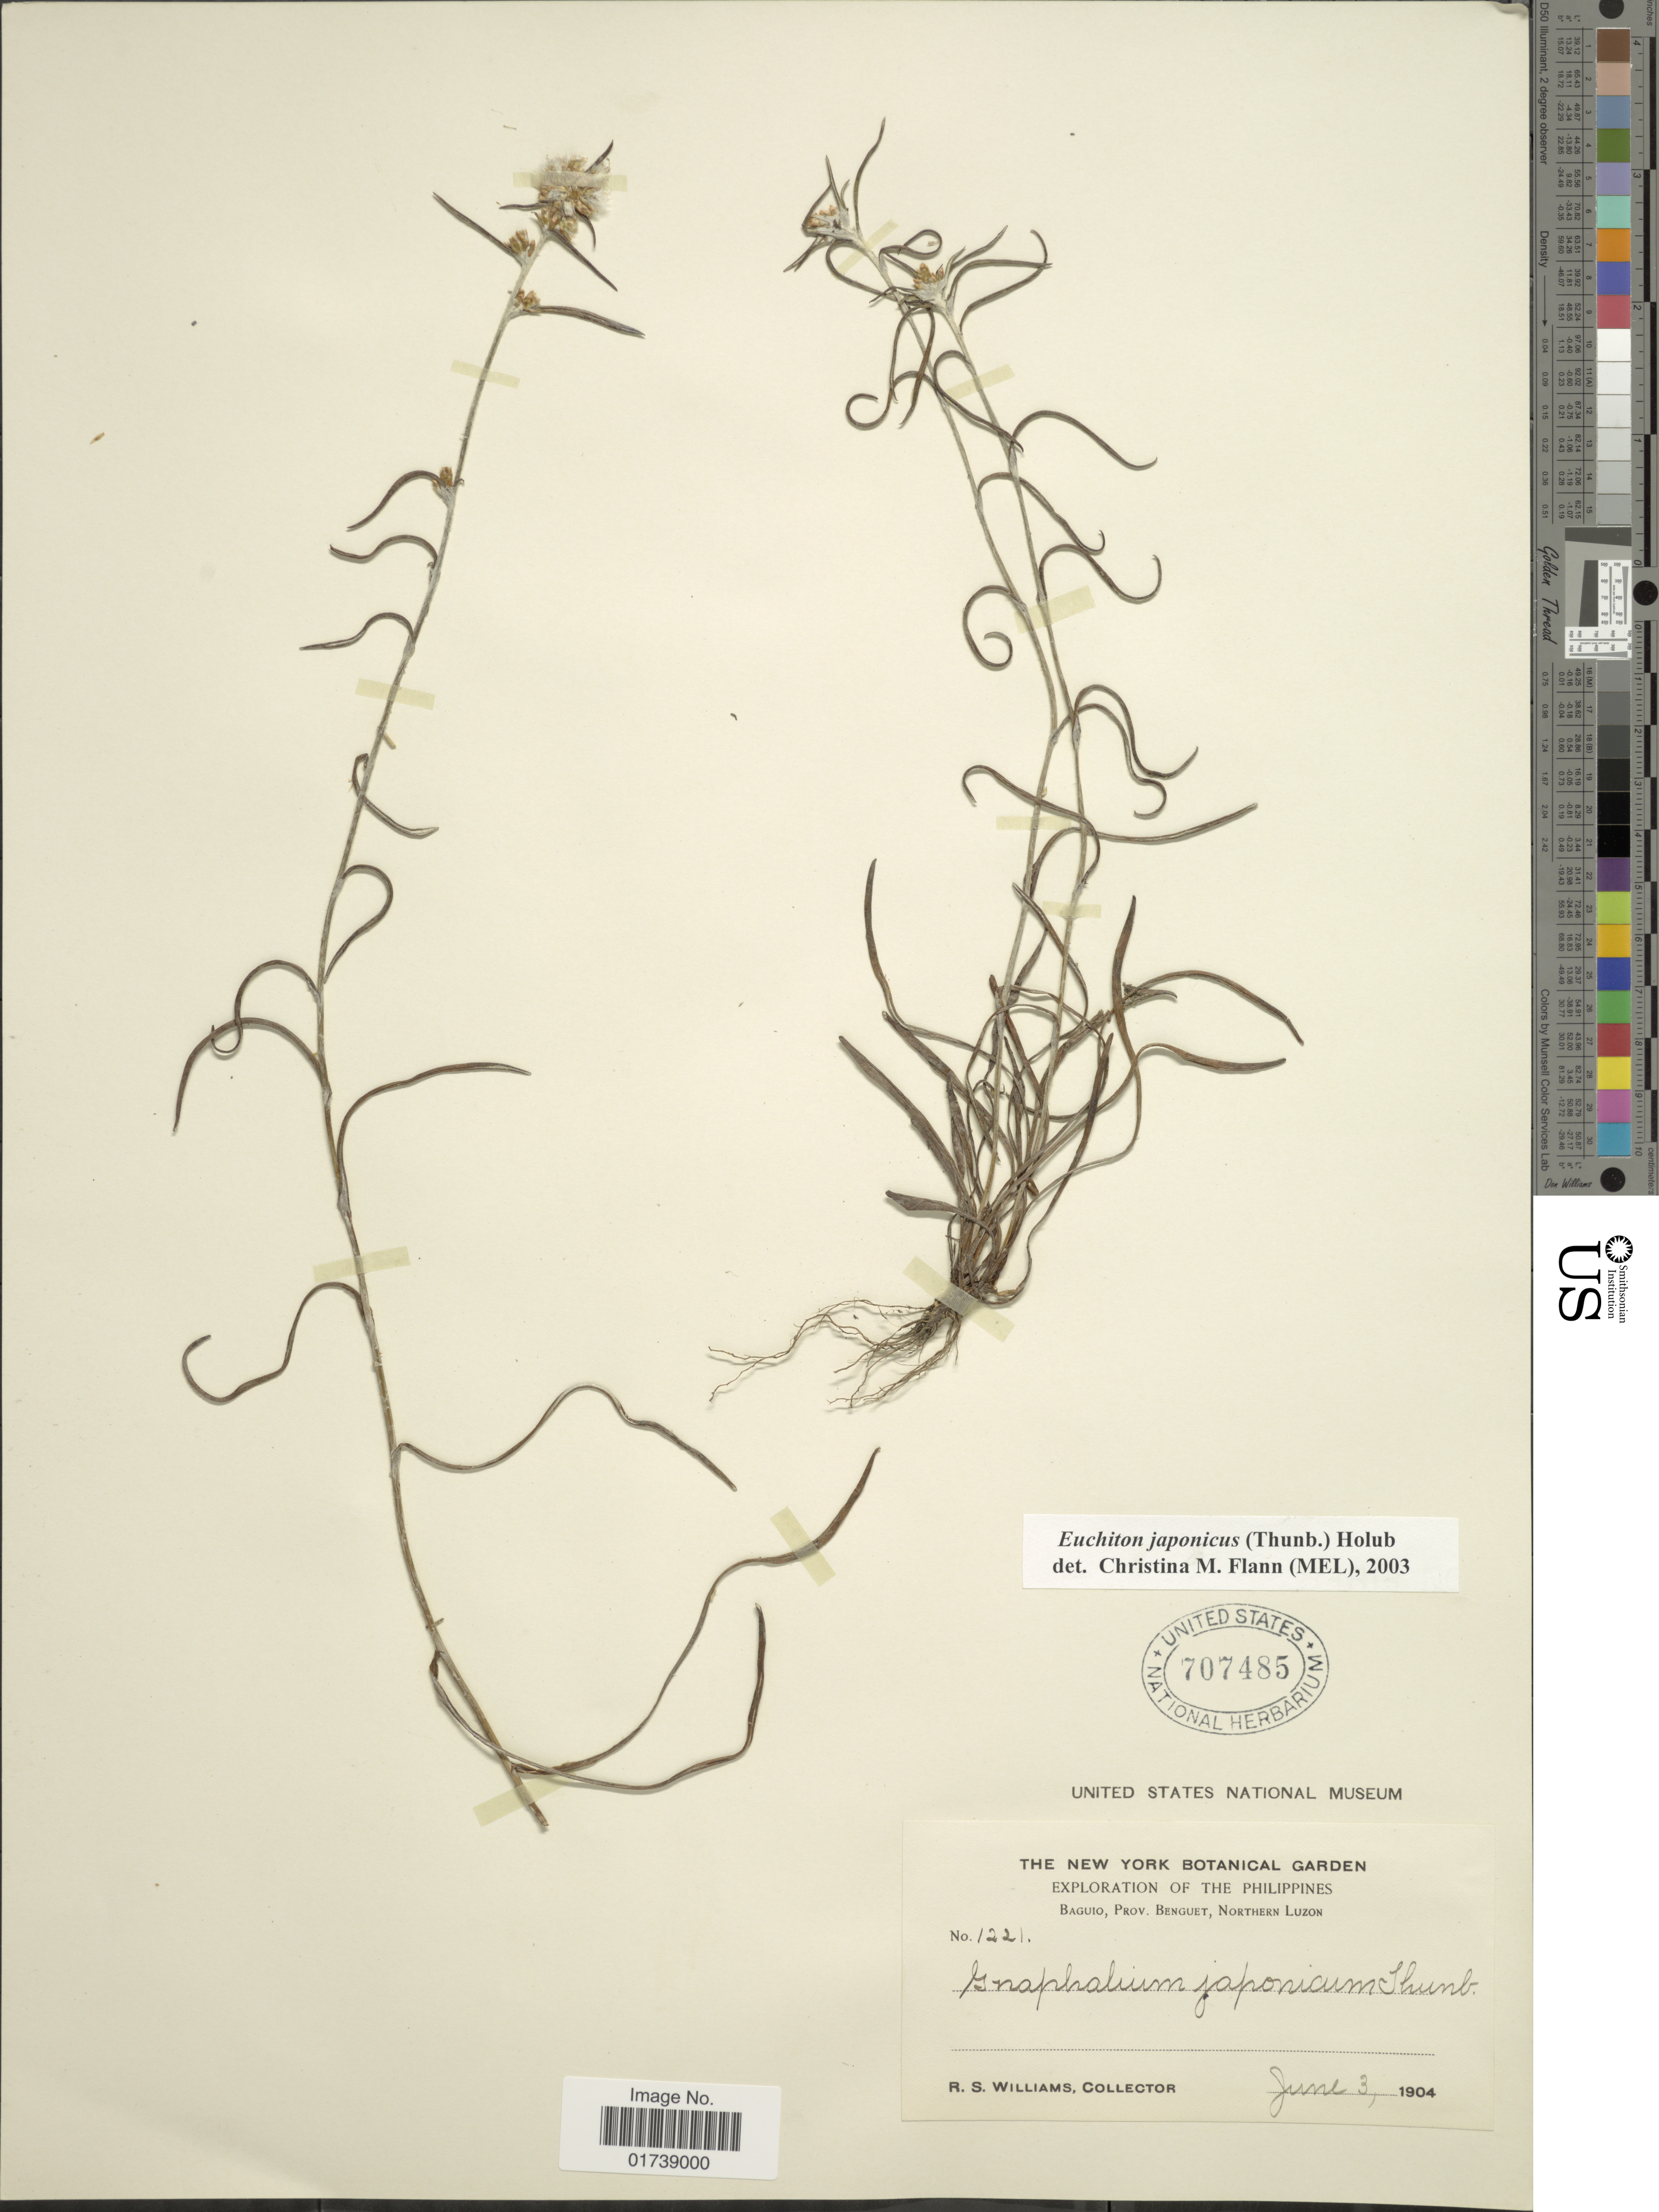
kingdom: Plantae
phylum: Tracheophyta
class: Magnoliopsida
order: Asterales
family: Asteraceae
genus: Euchiton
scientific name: Euchiton japonicus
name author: (Thunb.) Anderb.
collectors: R. S. Williams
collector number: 1221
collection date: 1904-06-03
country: Philippines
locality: Baguio, Prov. Benguet, Northern Luzon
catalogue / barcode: US 707485